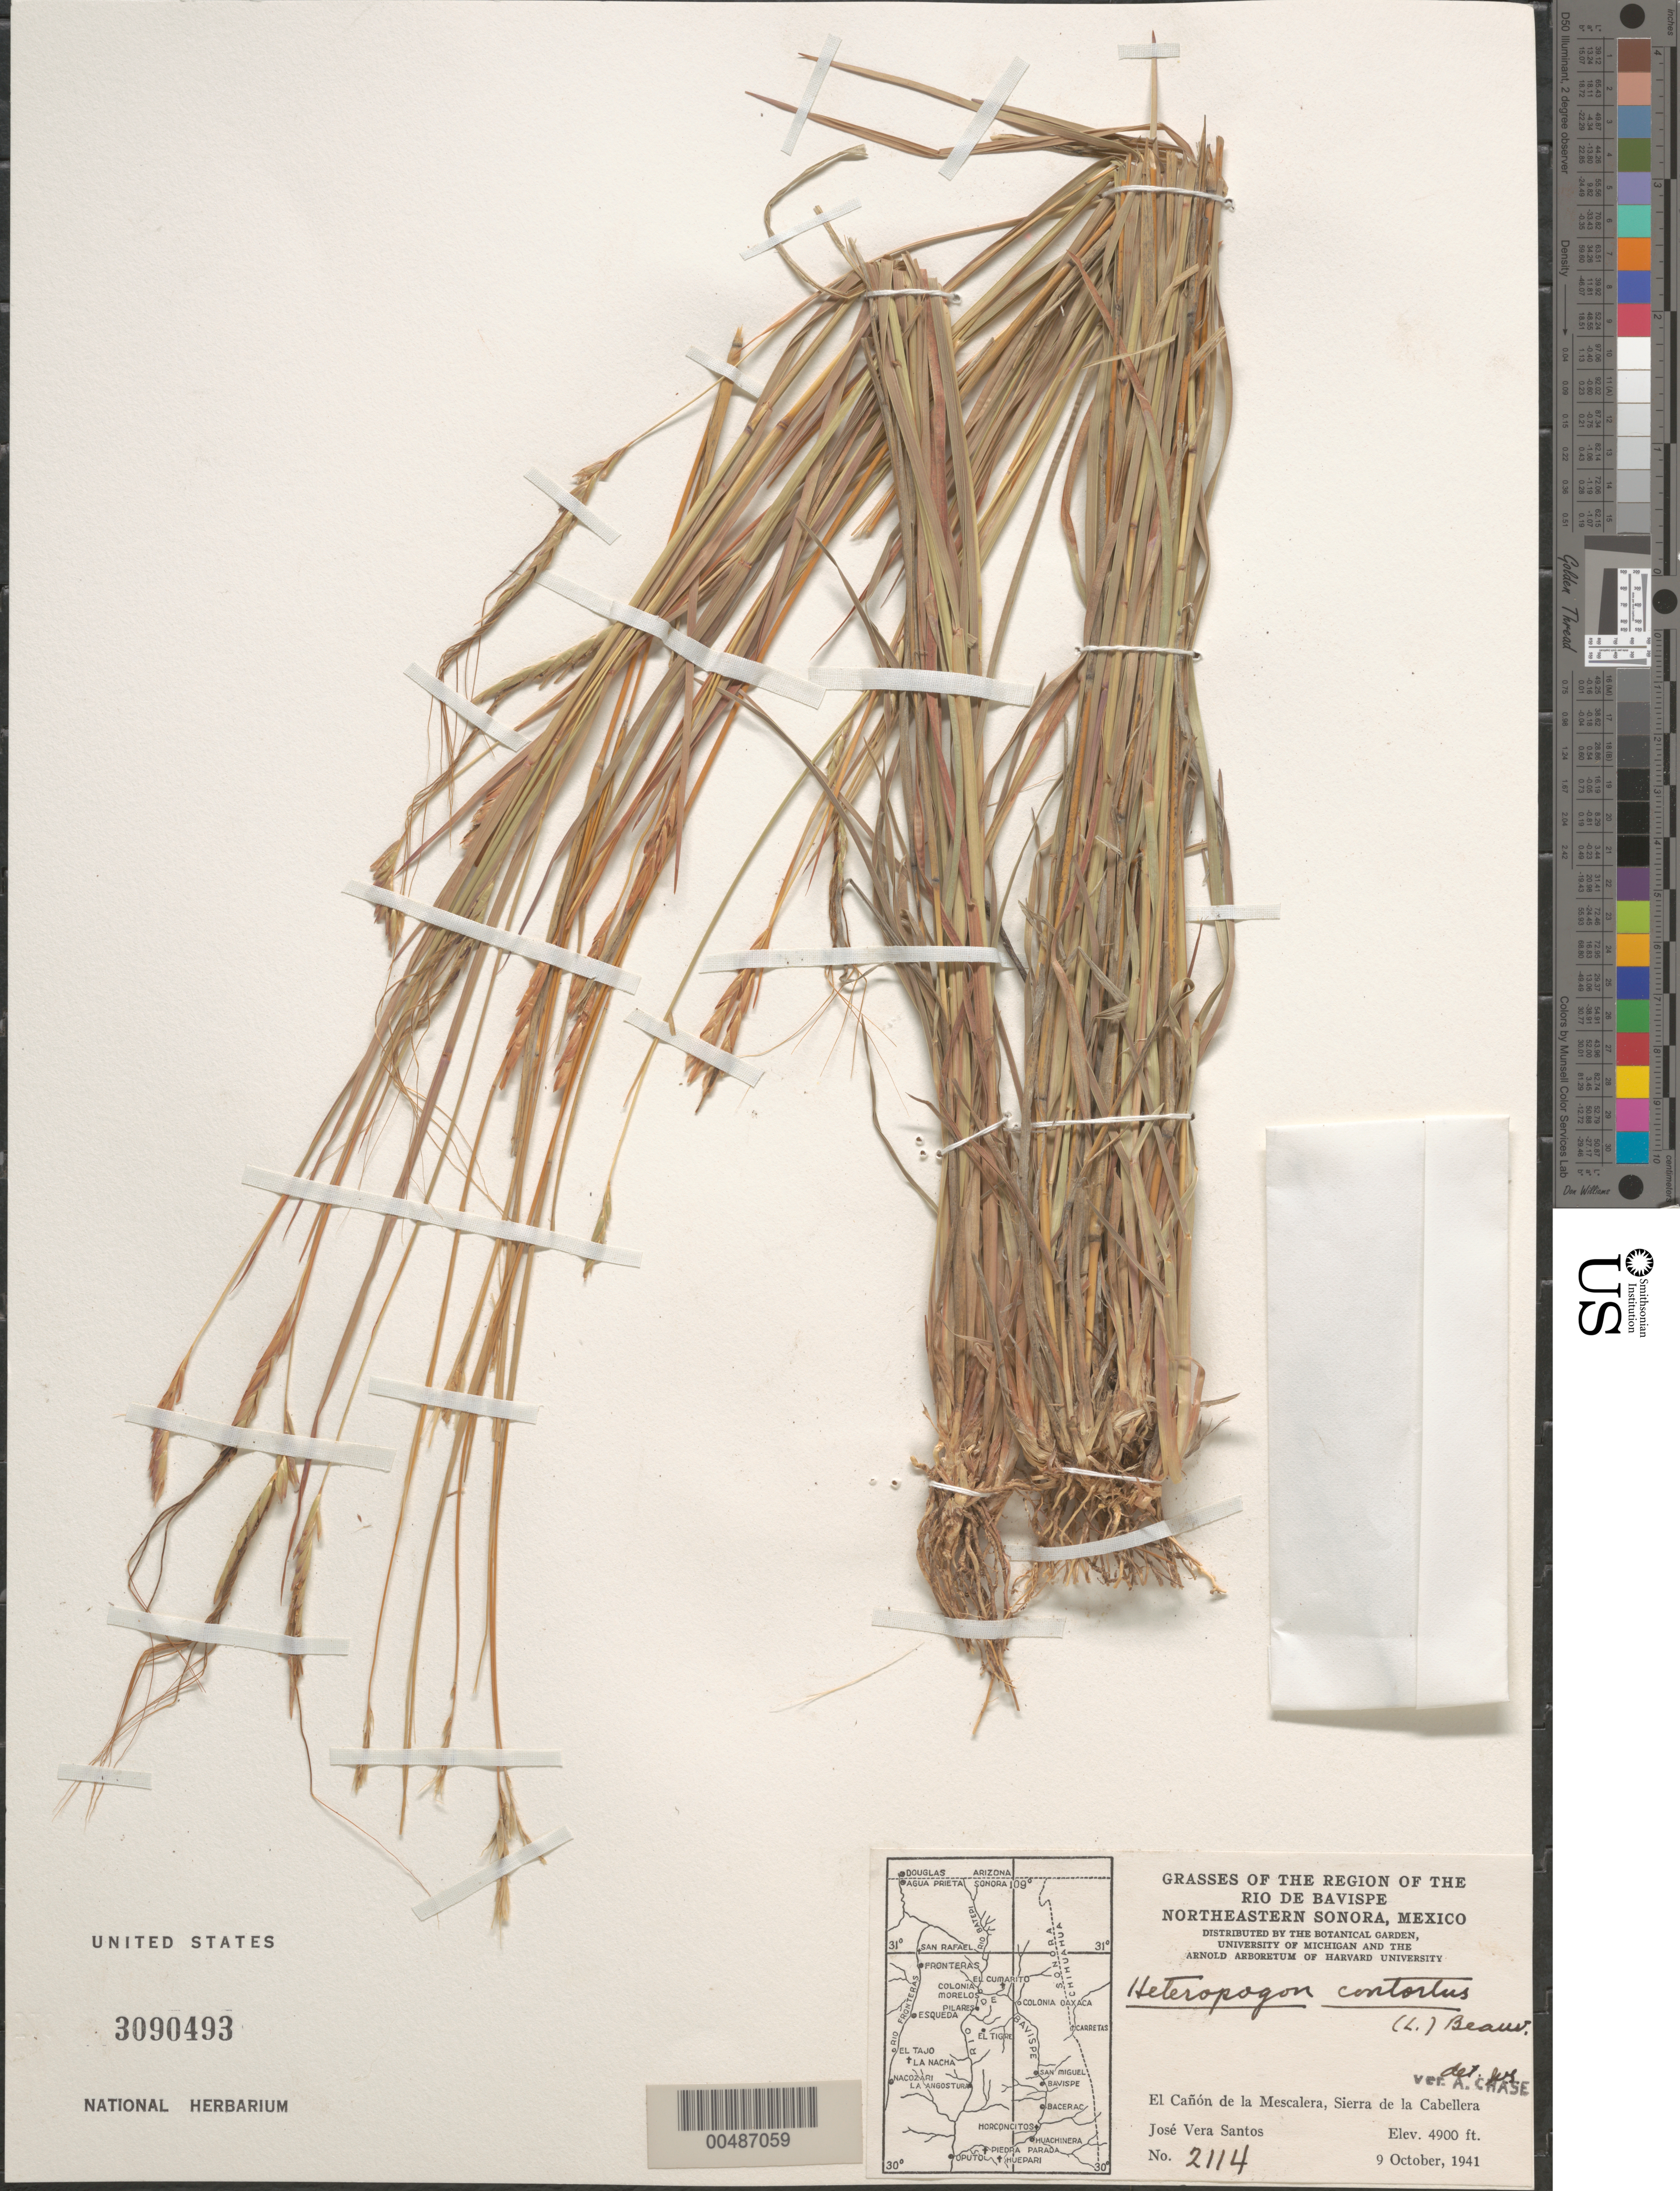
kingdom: Plantae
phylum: Tracheophyta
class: Liliopsida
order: Poales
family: Poaceae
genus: Heteropogon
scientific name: Heteropogon contortus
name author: (L.) P. Beauv. ex Roem. & Schult.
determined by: Santos, J. V.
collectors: J. V. Santos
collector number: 2114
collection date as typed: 9 Oct 1941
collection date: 1941-10-09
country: Mexico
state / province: Sonora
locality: Region of the Rio de Bavispe, NE Sonora, El Ca¤¢n de la Mescalera, Sierra de la Cabellera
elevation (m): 1494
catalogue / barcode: US 3090493